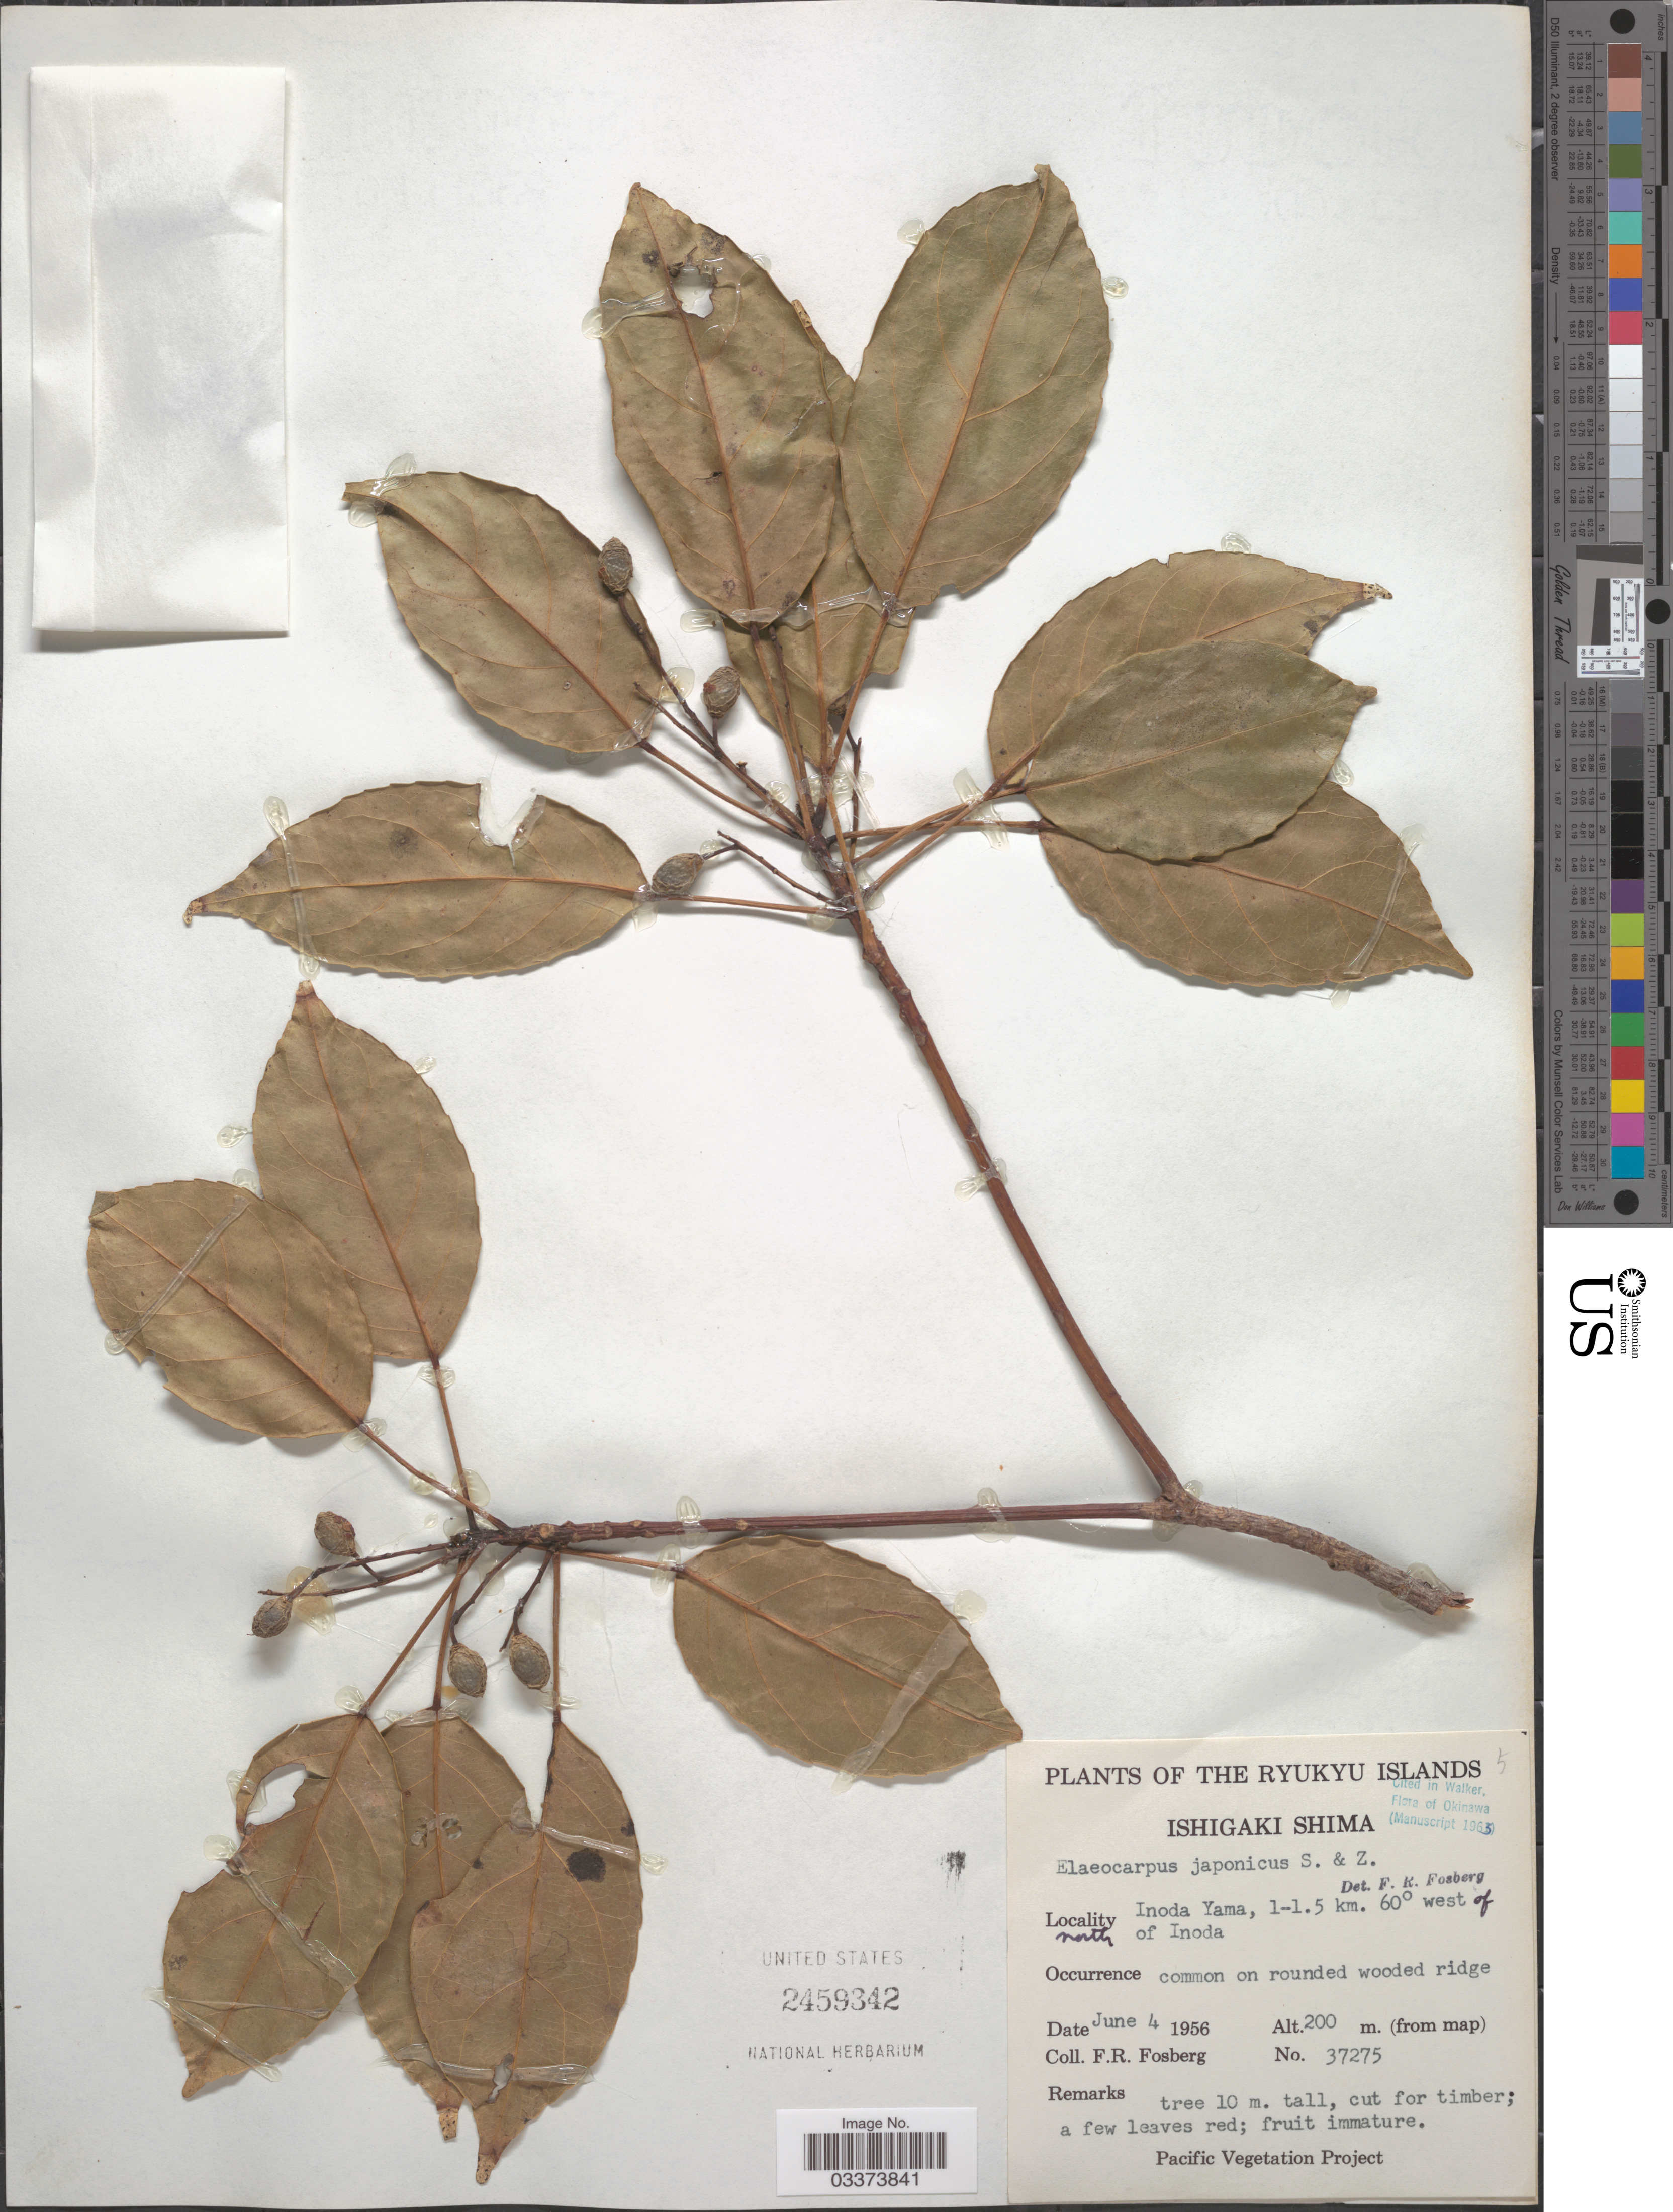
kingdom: Plantae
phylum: Tracheophyta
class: Magnoliopsida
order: Oxalidales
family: Elaeocarpaceae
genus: Elaeocarpus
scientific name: Elaeocarpus japonicus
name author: Siebold & Zucc.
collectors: F. R. Fosberg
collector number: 37275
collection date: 1956-06-04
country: Japan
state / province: Okinawa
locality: The Ryukyu Islands, Ishigaki Shima, Inoda Yama, 1-1.5 km. 60° west of north of Inoda.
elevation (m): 200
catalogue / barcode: US 2459342